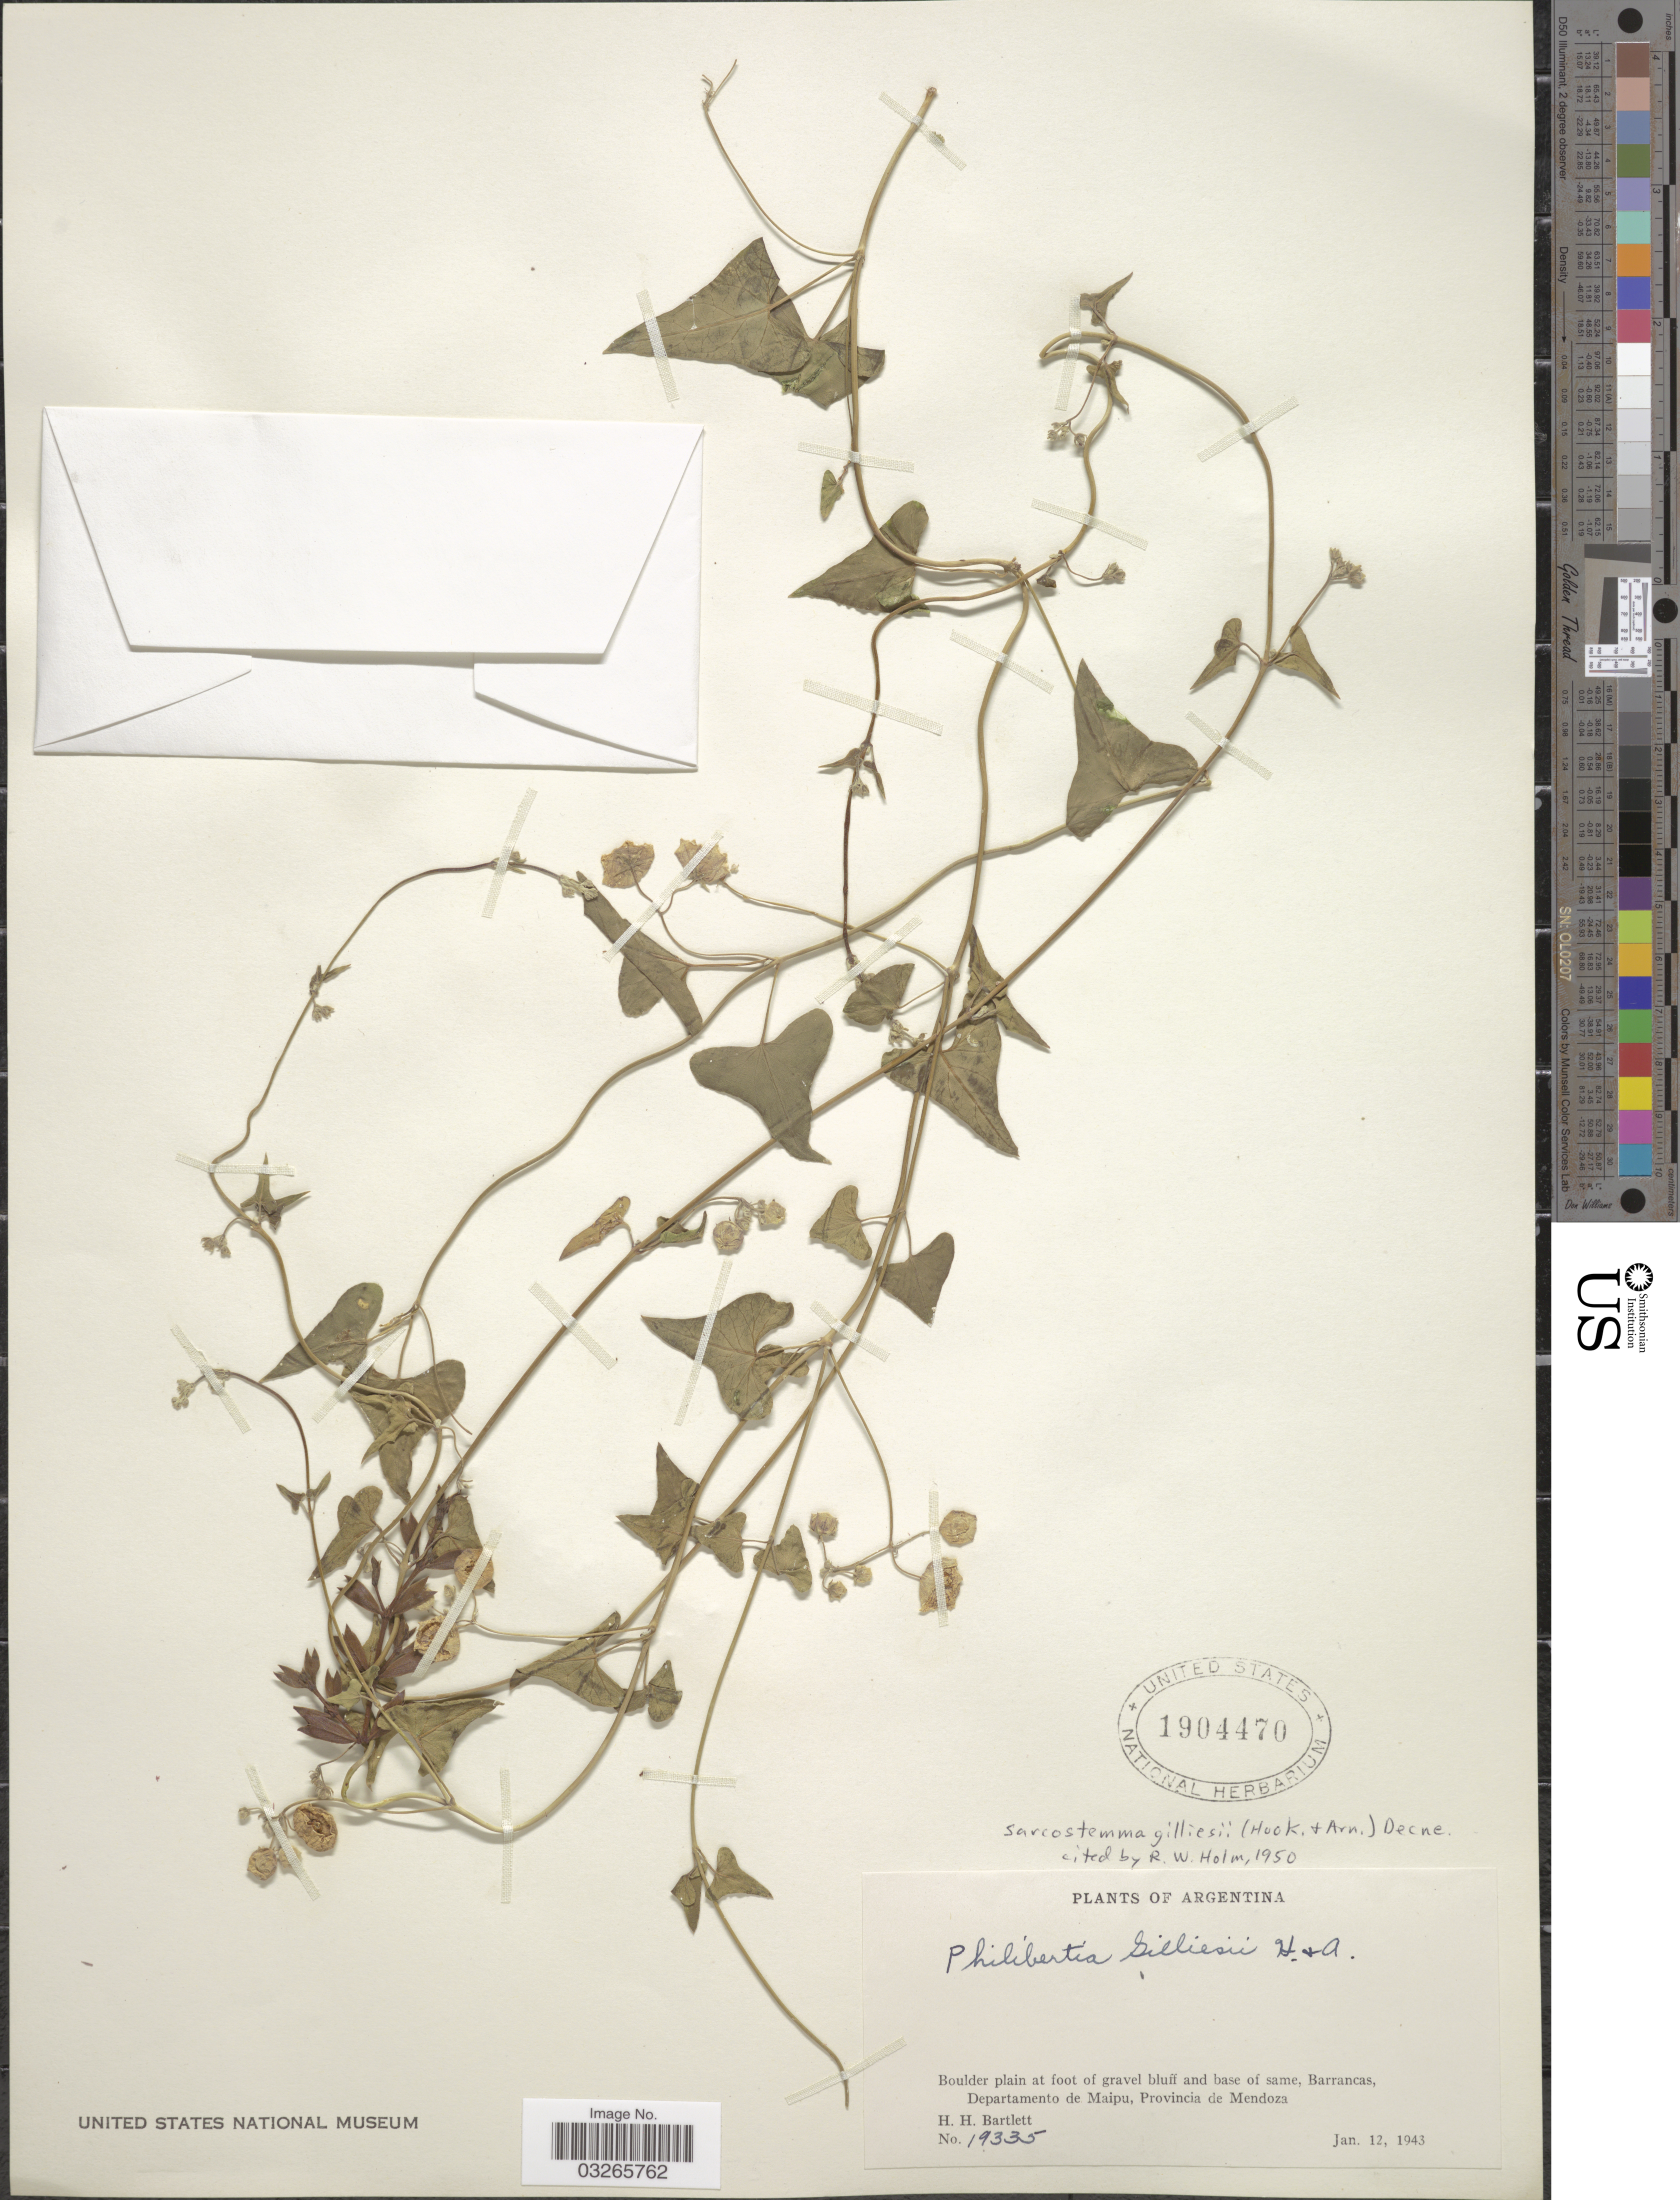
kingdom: Plantae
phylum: Tracheophyta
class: Magnoliopsida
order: Gentianales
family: Apocynaceae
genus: Sarcostemma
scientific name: Sarcostemma gilliesii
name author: (Hook. & Arn.) Decne.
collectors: H. H. Bartlett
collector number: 19335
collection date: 1943-01-12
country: Argentina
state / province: Mendoza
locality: Boulder plain at foot of gravel bluff and base of same, Barrancas, Departamento de Maipu.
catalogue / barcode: US 1904470